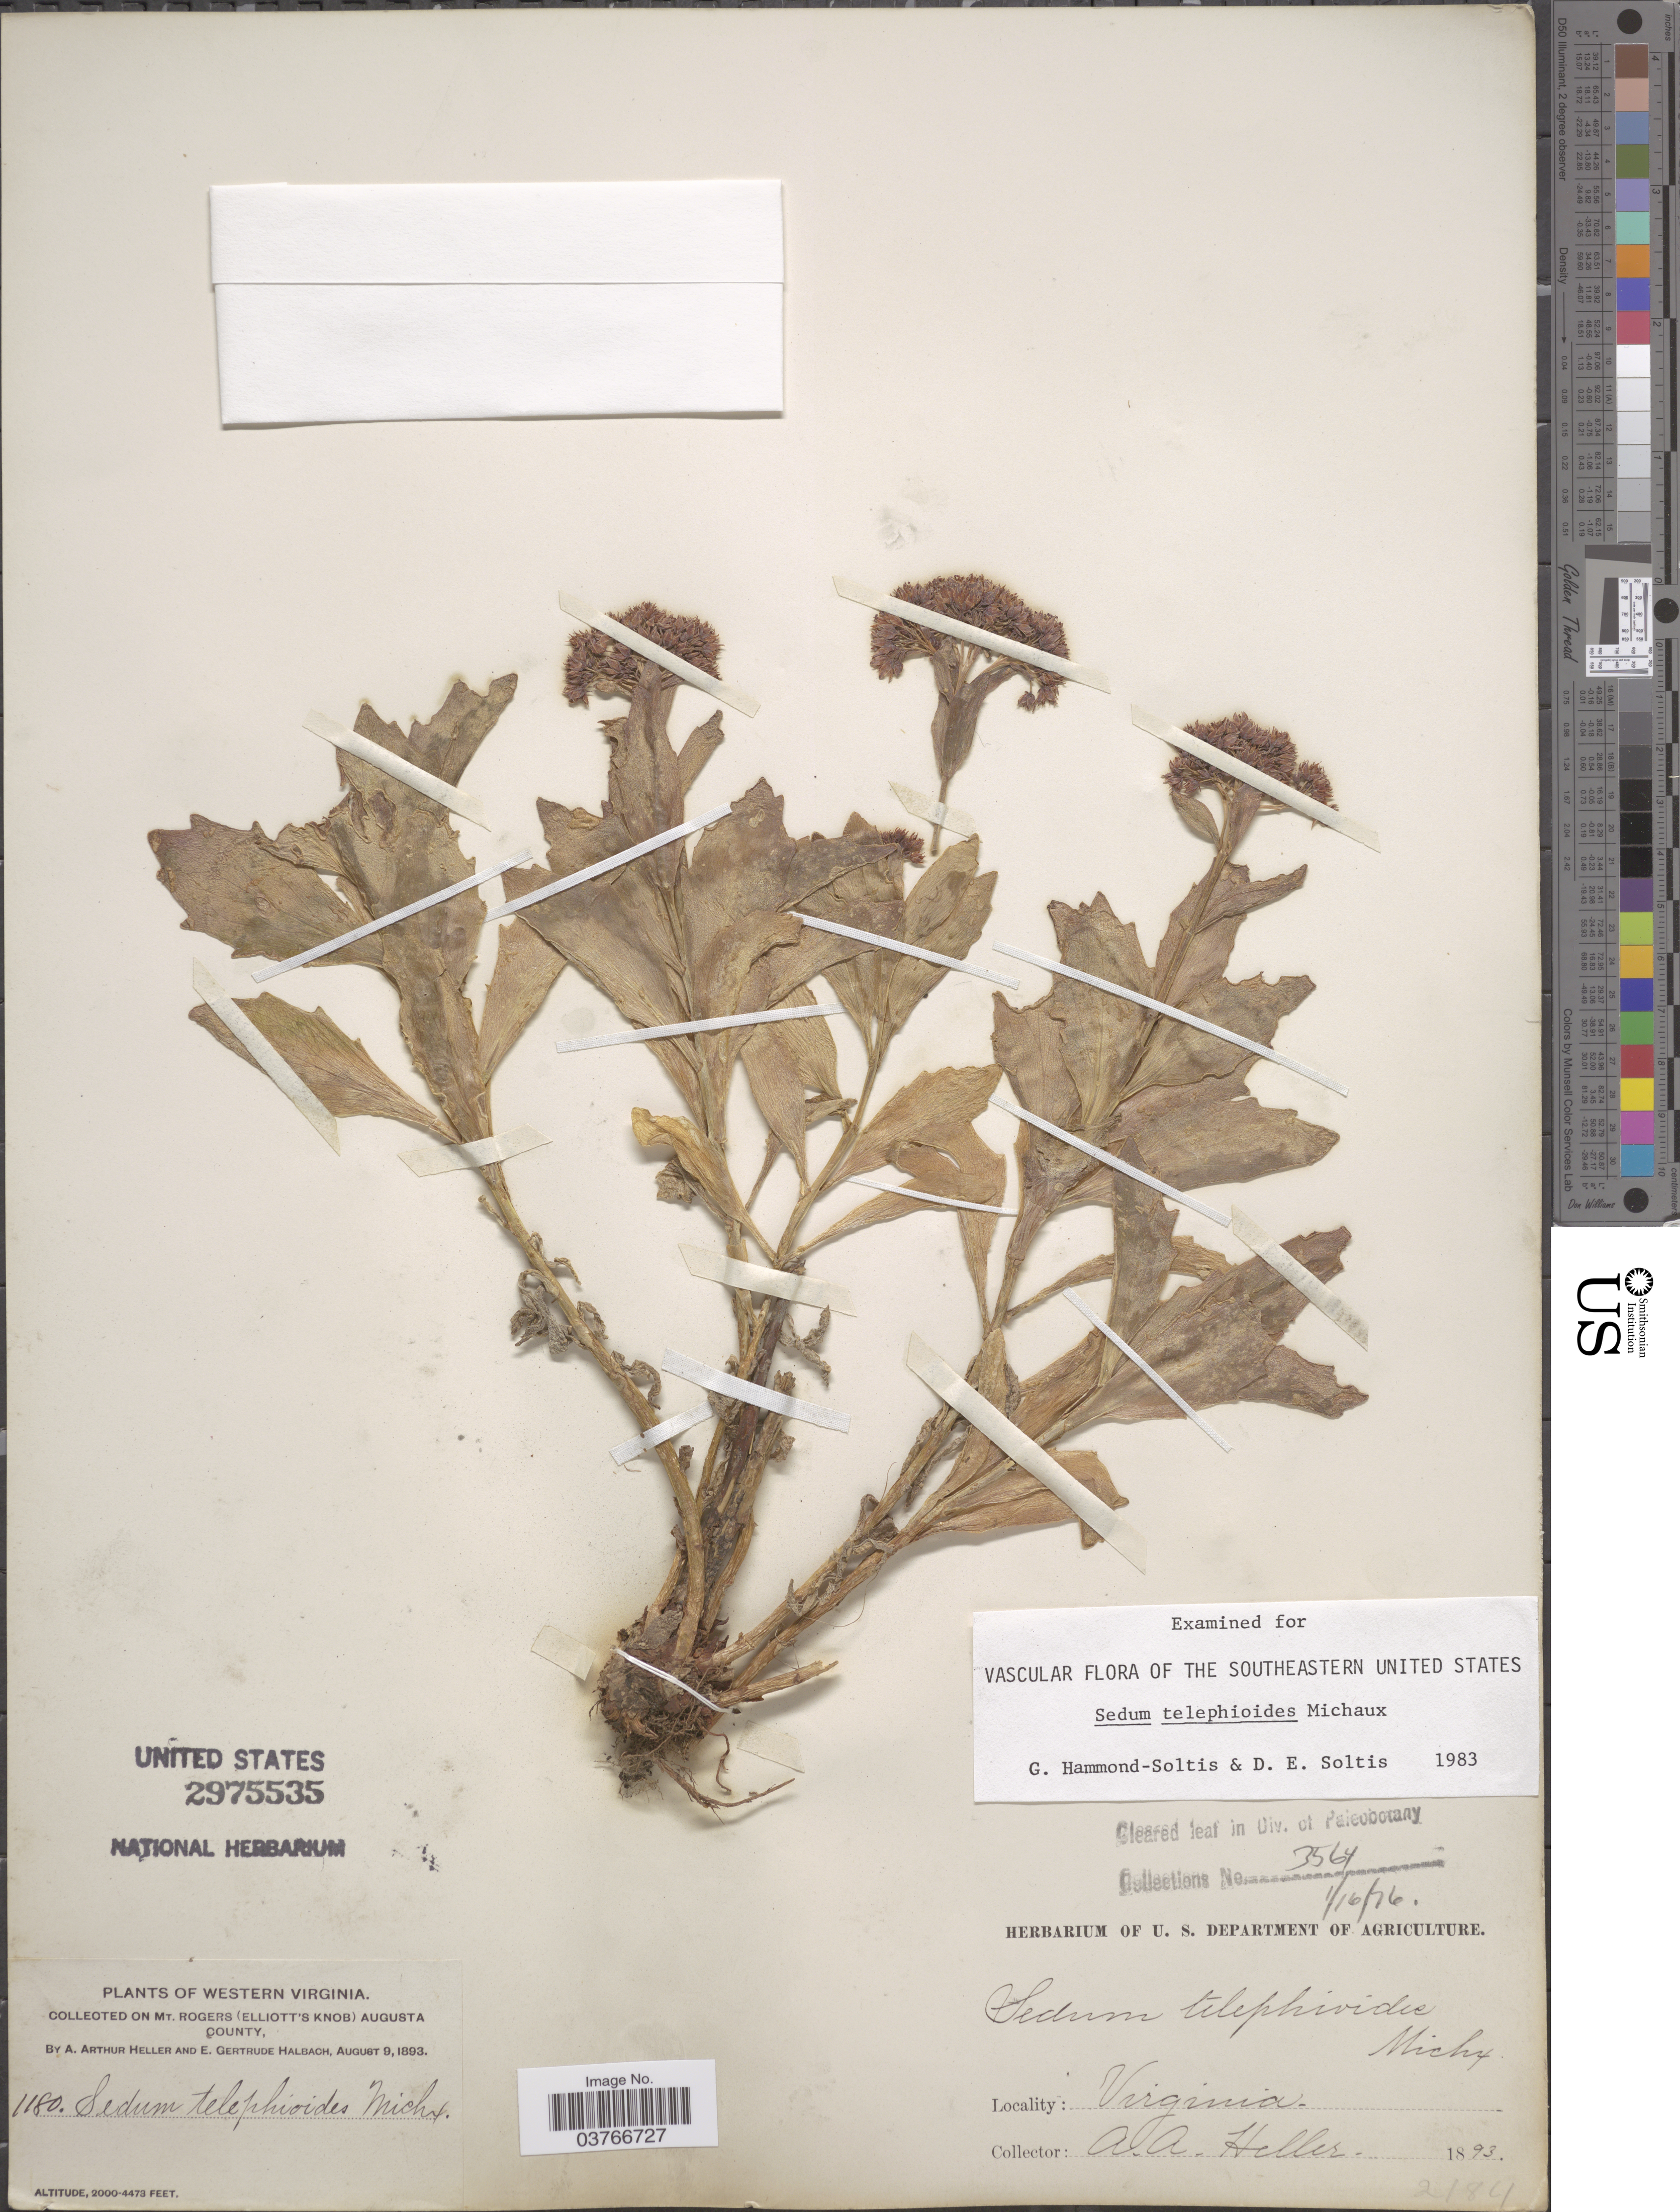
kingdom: Plantae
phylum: Tracheophyta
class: Magnoliopsida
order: Saxifragales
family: Crassulaceae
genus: Hylotelephium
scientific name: Hylotelephium telephioides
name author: (Michx.) H. Ohba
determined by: Strong, Mark T., (BOT), Smithsonian Institution - National Museum of Natural History (UNITED STATES)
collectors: A. A. Heller & E. G. Halbach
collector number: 1180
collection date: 1893-08-09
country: United States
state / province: Virginia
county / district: Augusta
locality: Western Virginia. On Mt. Rogers (Elliot's Knob) Augusta County.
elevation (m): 610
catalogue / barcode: US 2975535